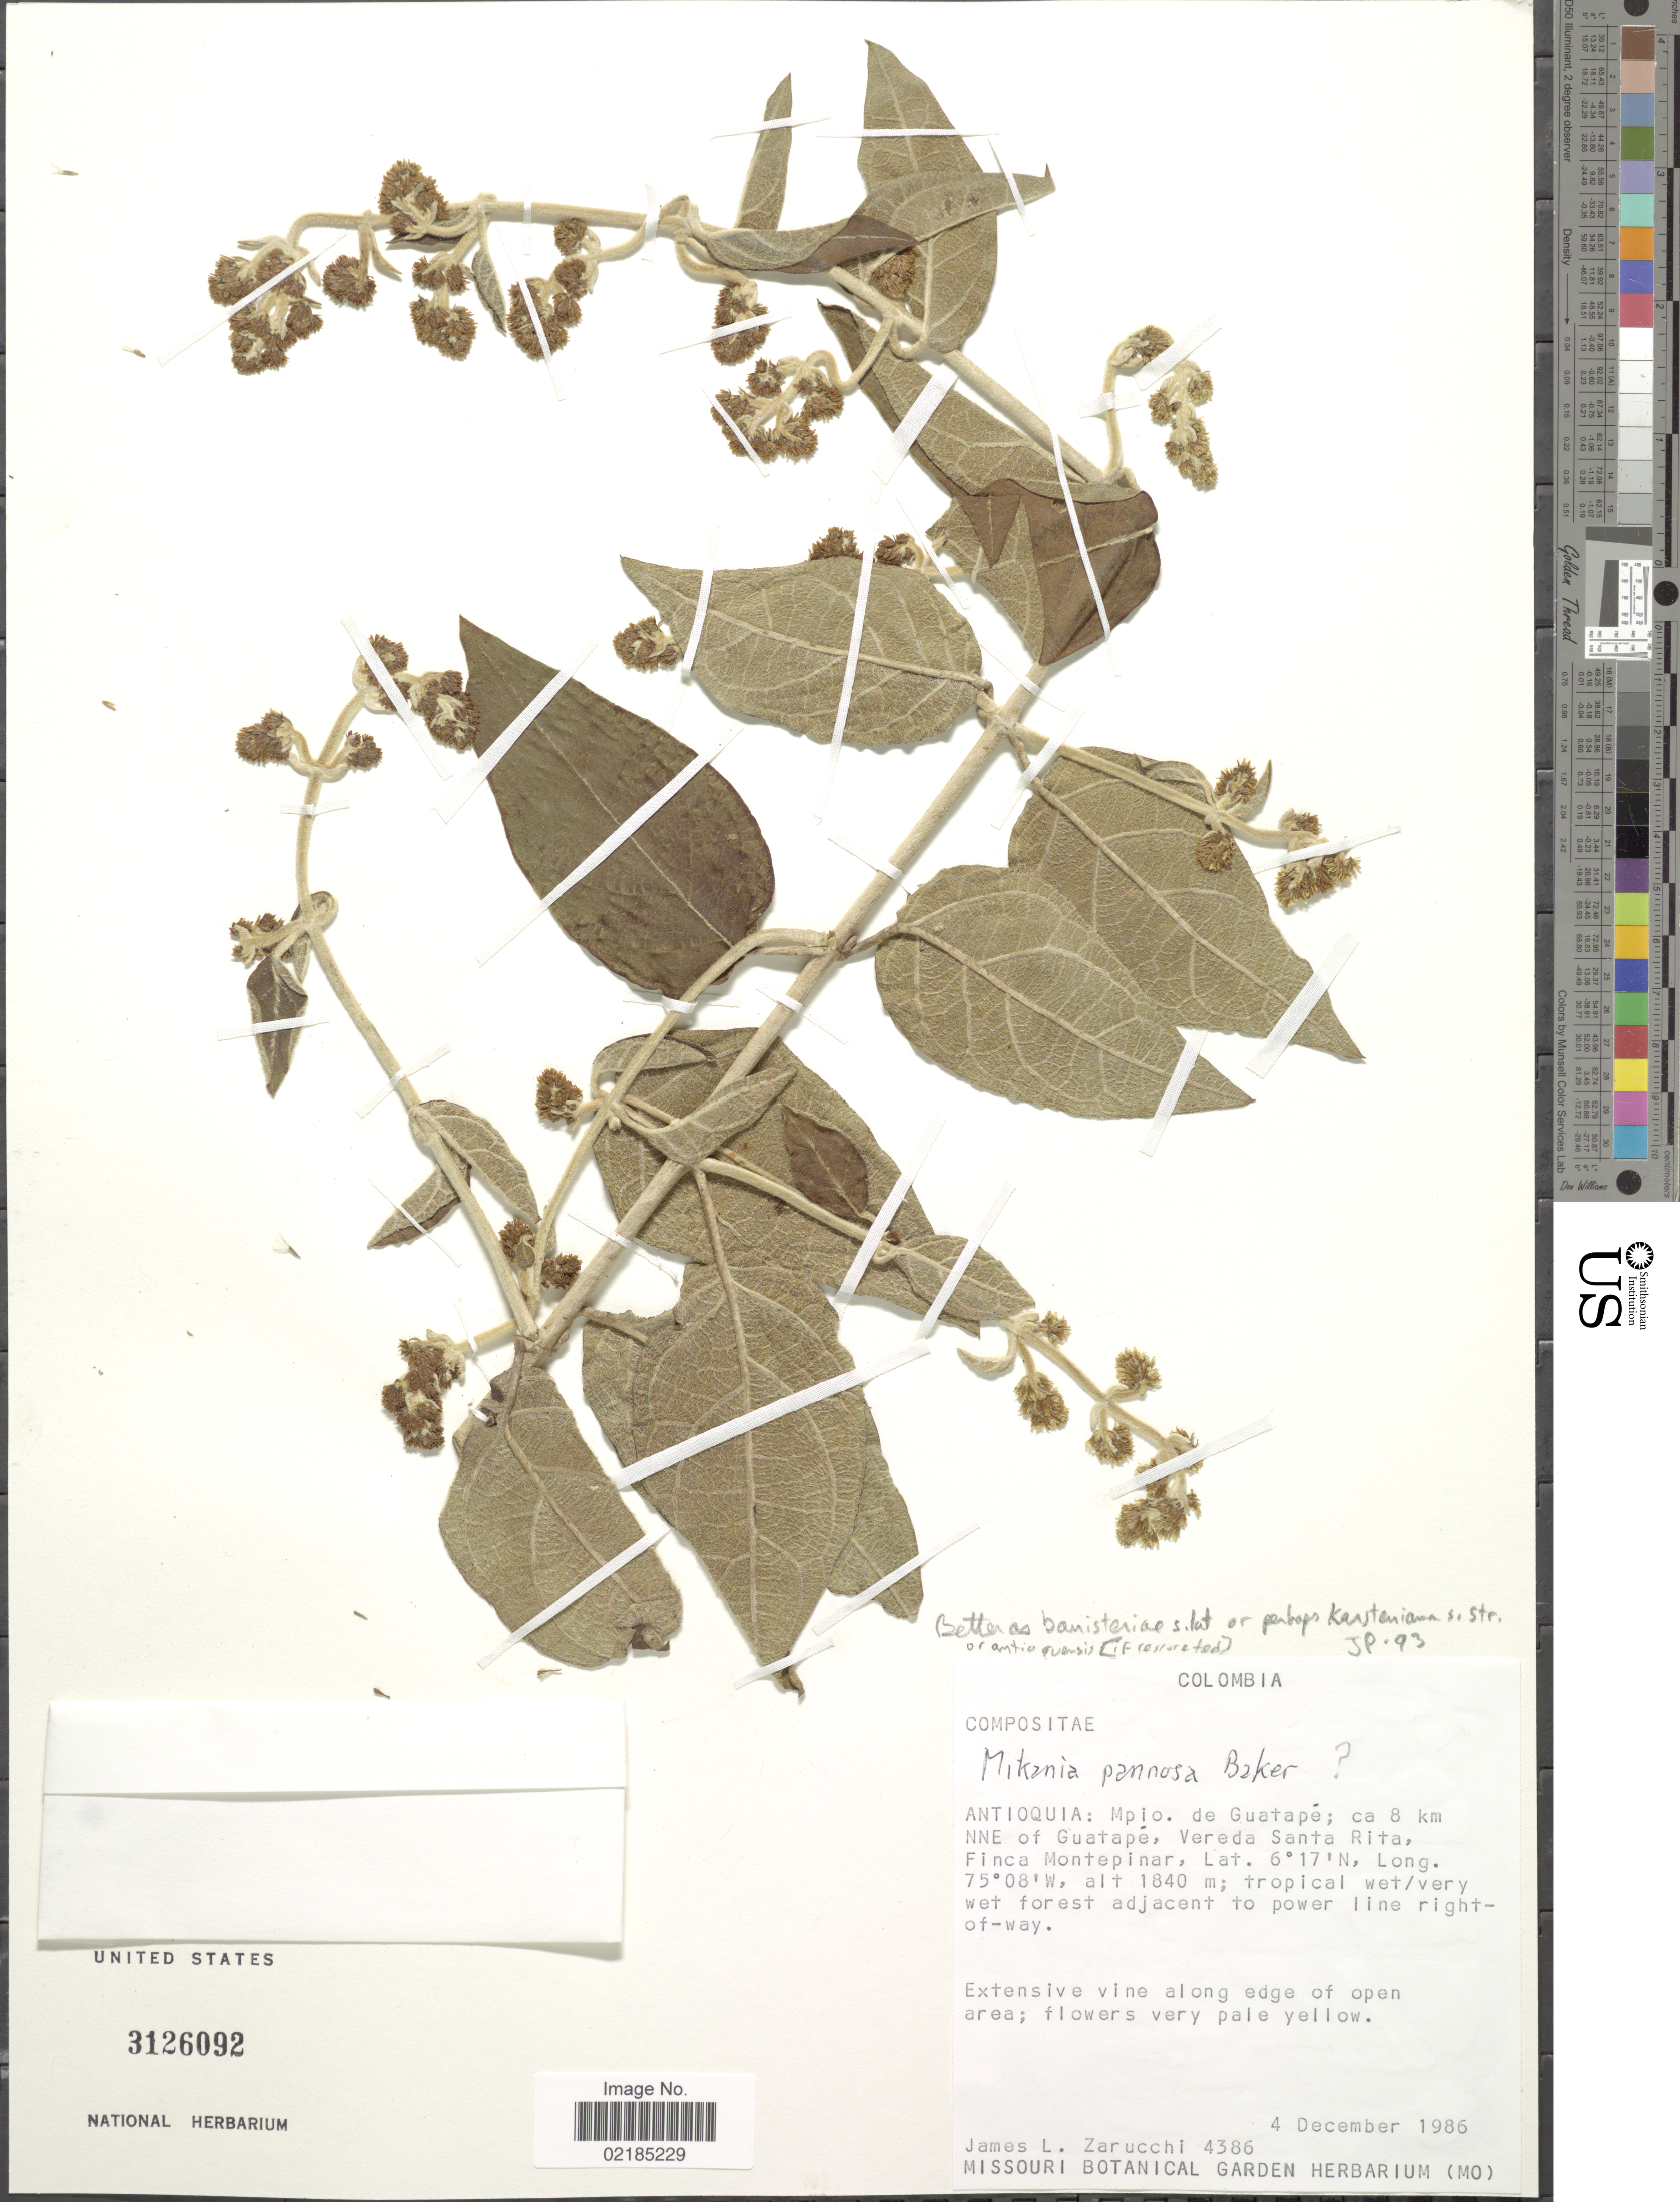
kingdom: Plantae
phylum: Tracheophyta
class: Magnoliopsida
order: Asterales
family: Asteraceae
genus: Mikania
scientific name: Mikania banisteriae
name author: DC.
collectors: J. L. Zarucchi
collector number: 4386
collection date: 1986-12-04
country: Colombia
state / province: Antioquia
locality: Antioquia: Mpio. de Guatapé; ca 8 km NNE of Guatapé, Vereda Santa Rita, Finca Montepinar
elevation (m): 1840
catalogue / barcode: US 3126092